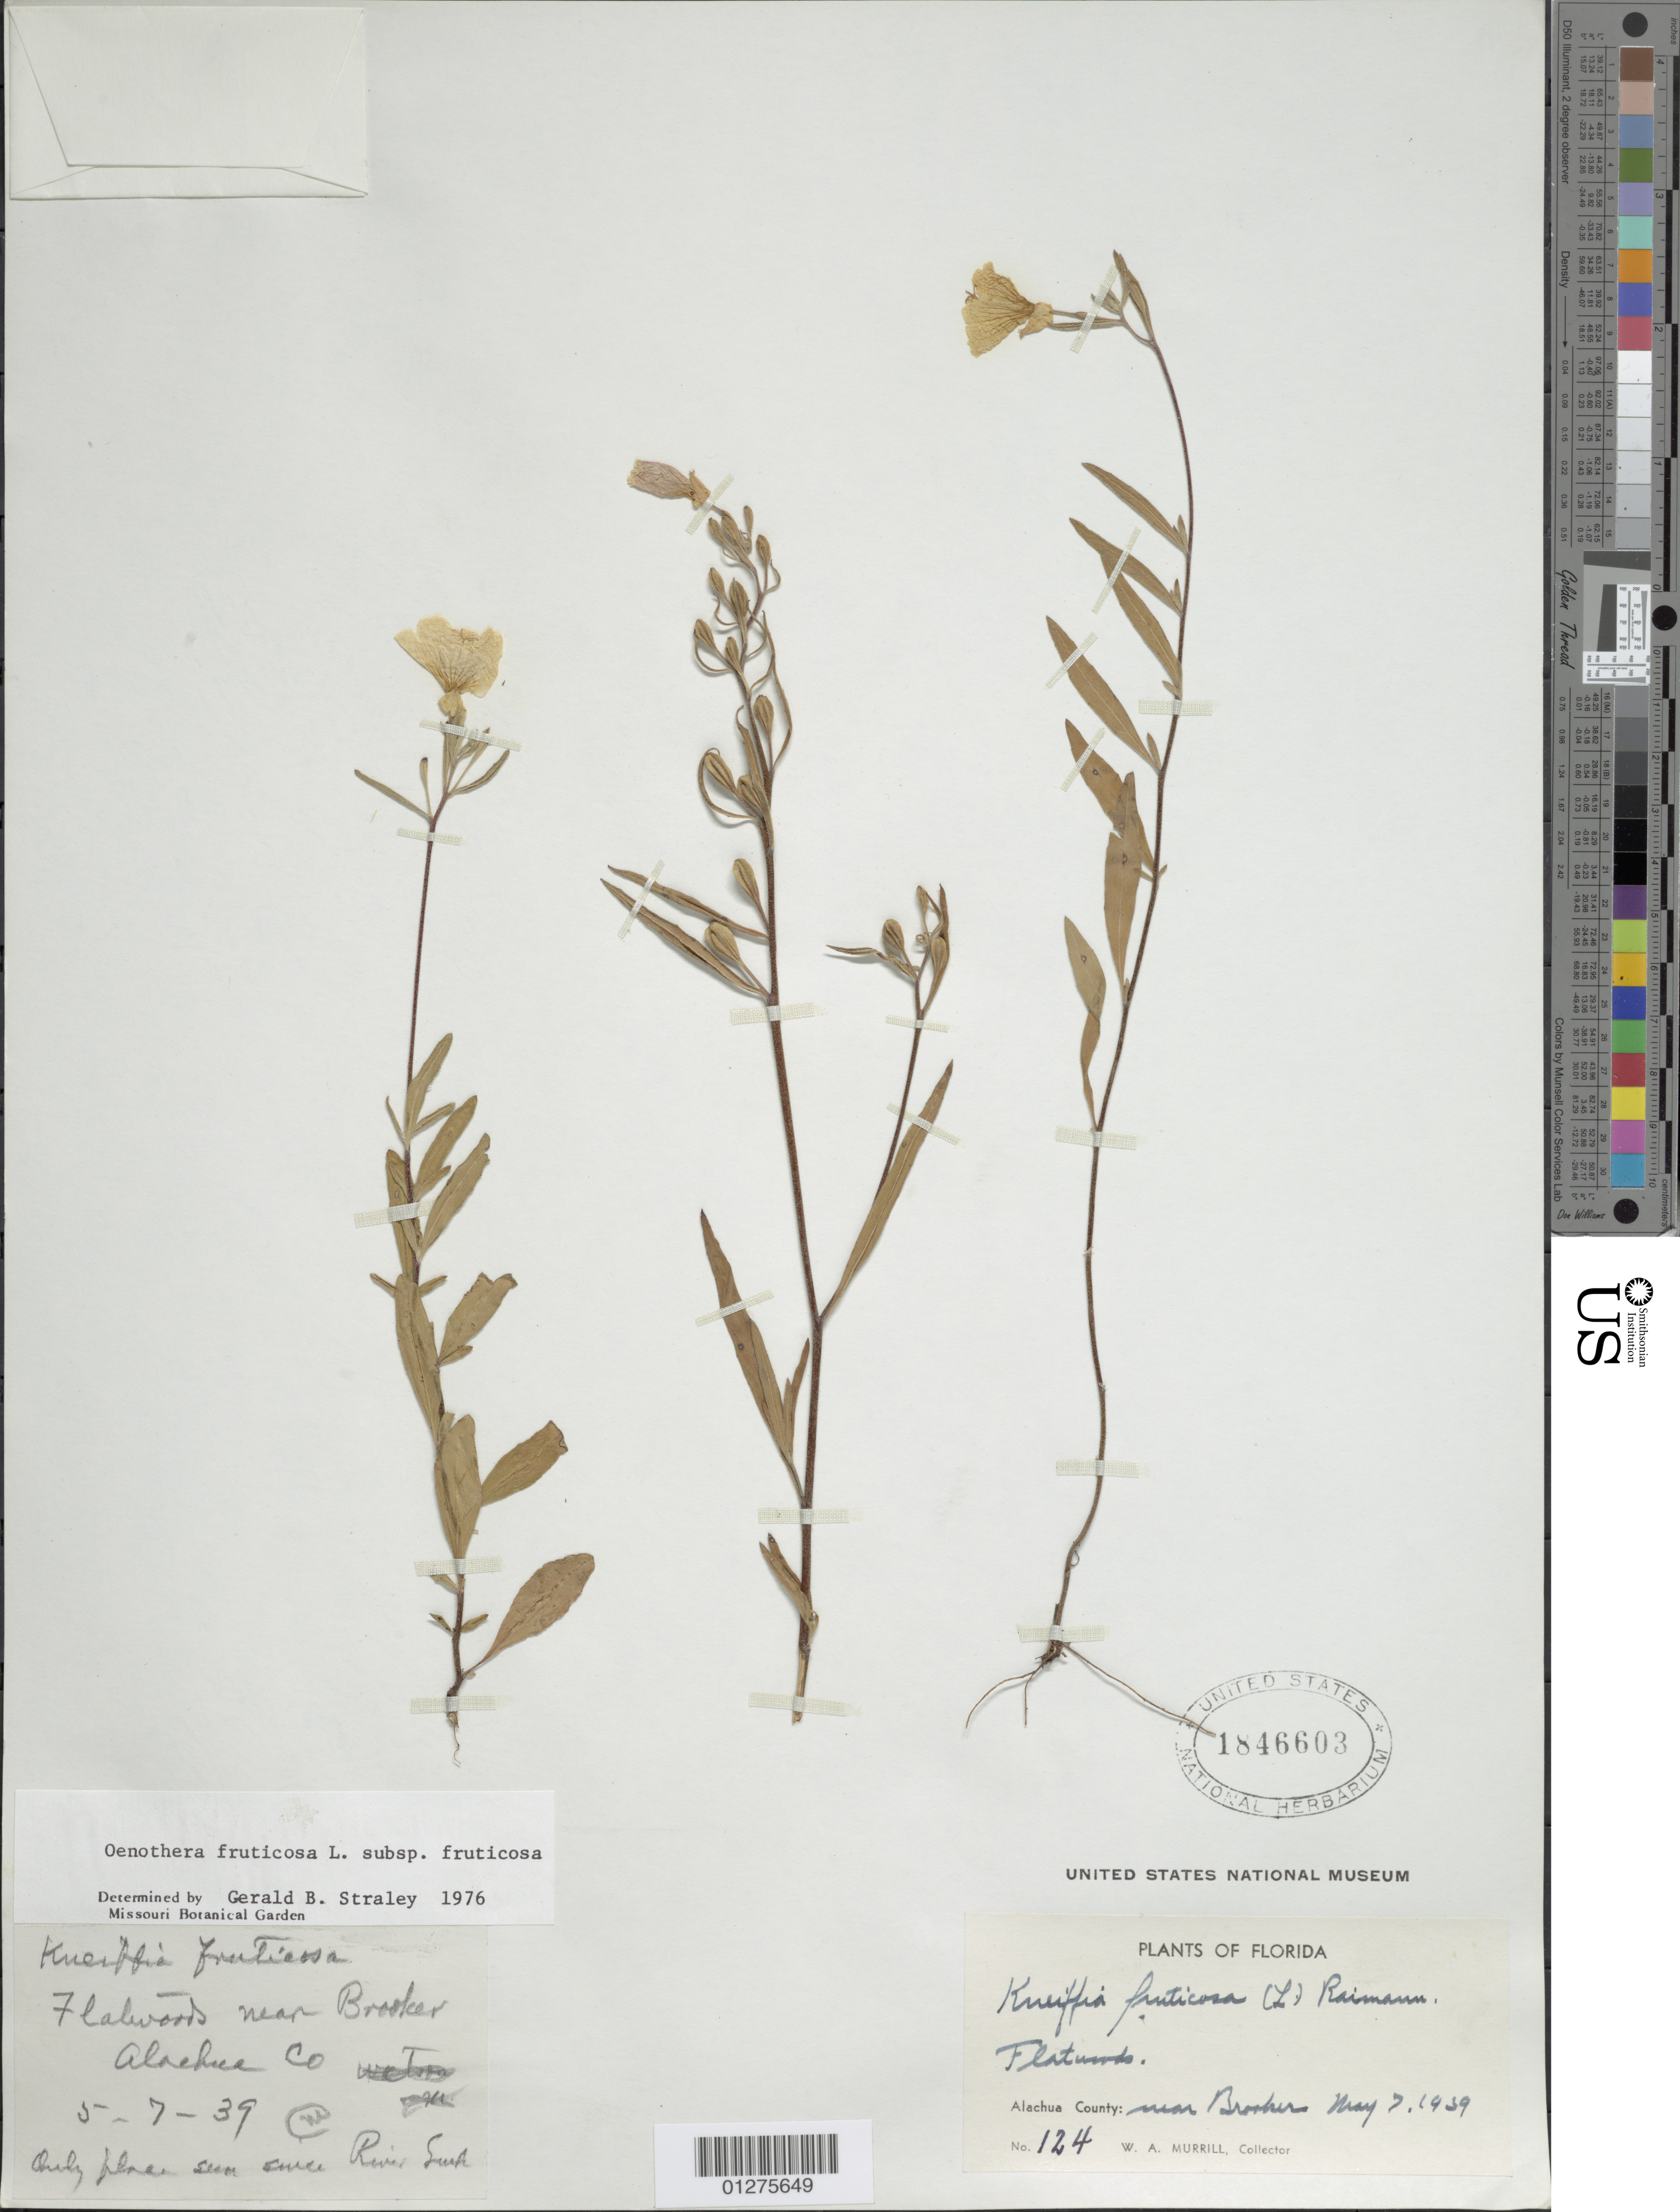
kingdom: Plantae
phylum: Tracheophyta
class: Magnoliopsida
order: Myrtales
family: Onagraceae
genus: Oenothera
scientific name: Oenothera fruticosa subsp. fruticosa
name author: L.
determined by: Straley, G. B.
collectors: W. A. Murrill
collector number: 124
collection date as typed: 07 May 1939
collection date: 1939-05-07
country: United States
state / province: Florida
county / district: Alachua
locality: Near Brooker.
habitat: Flatwoods.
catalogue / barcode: US 1846603